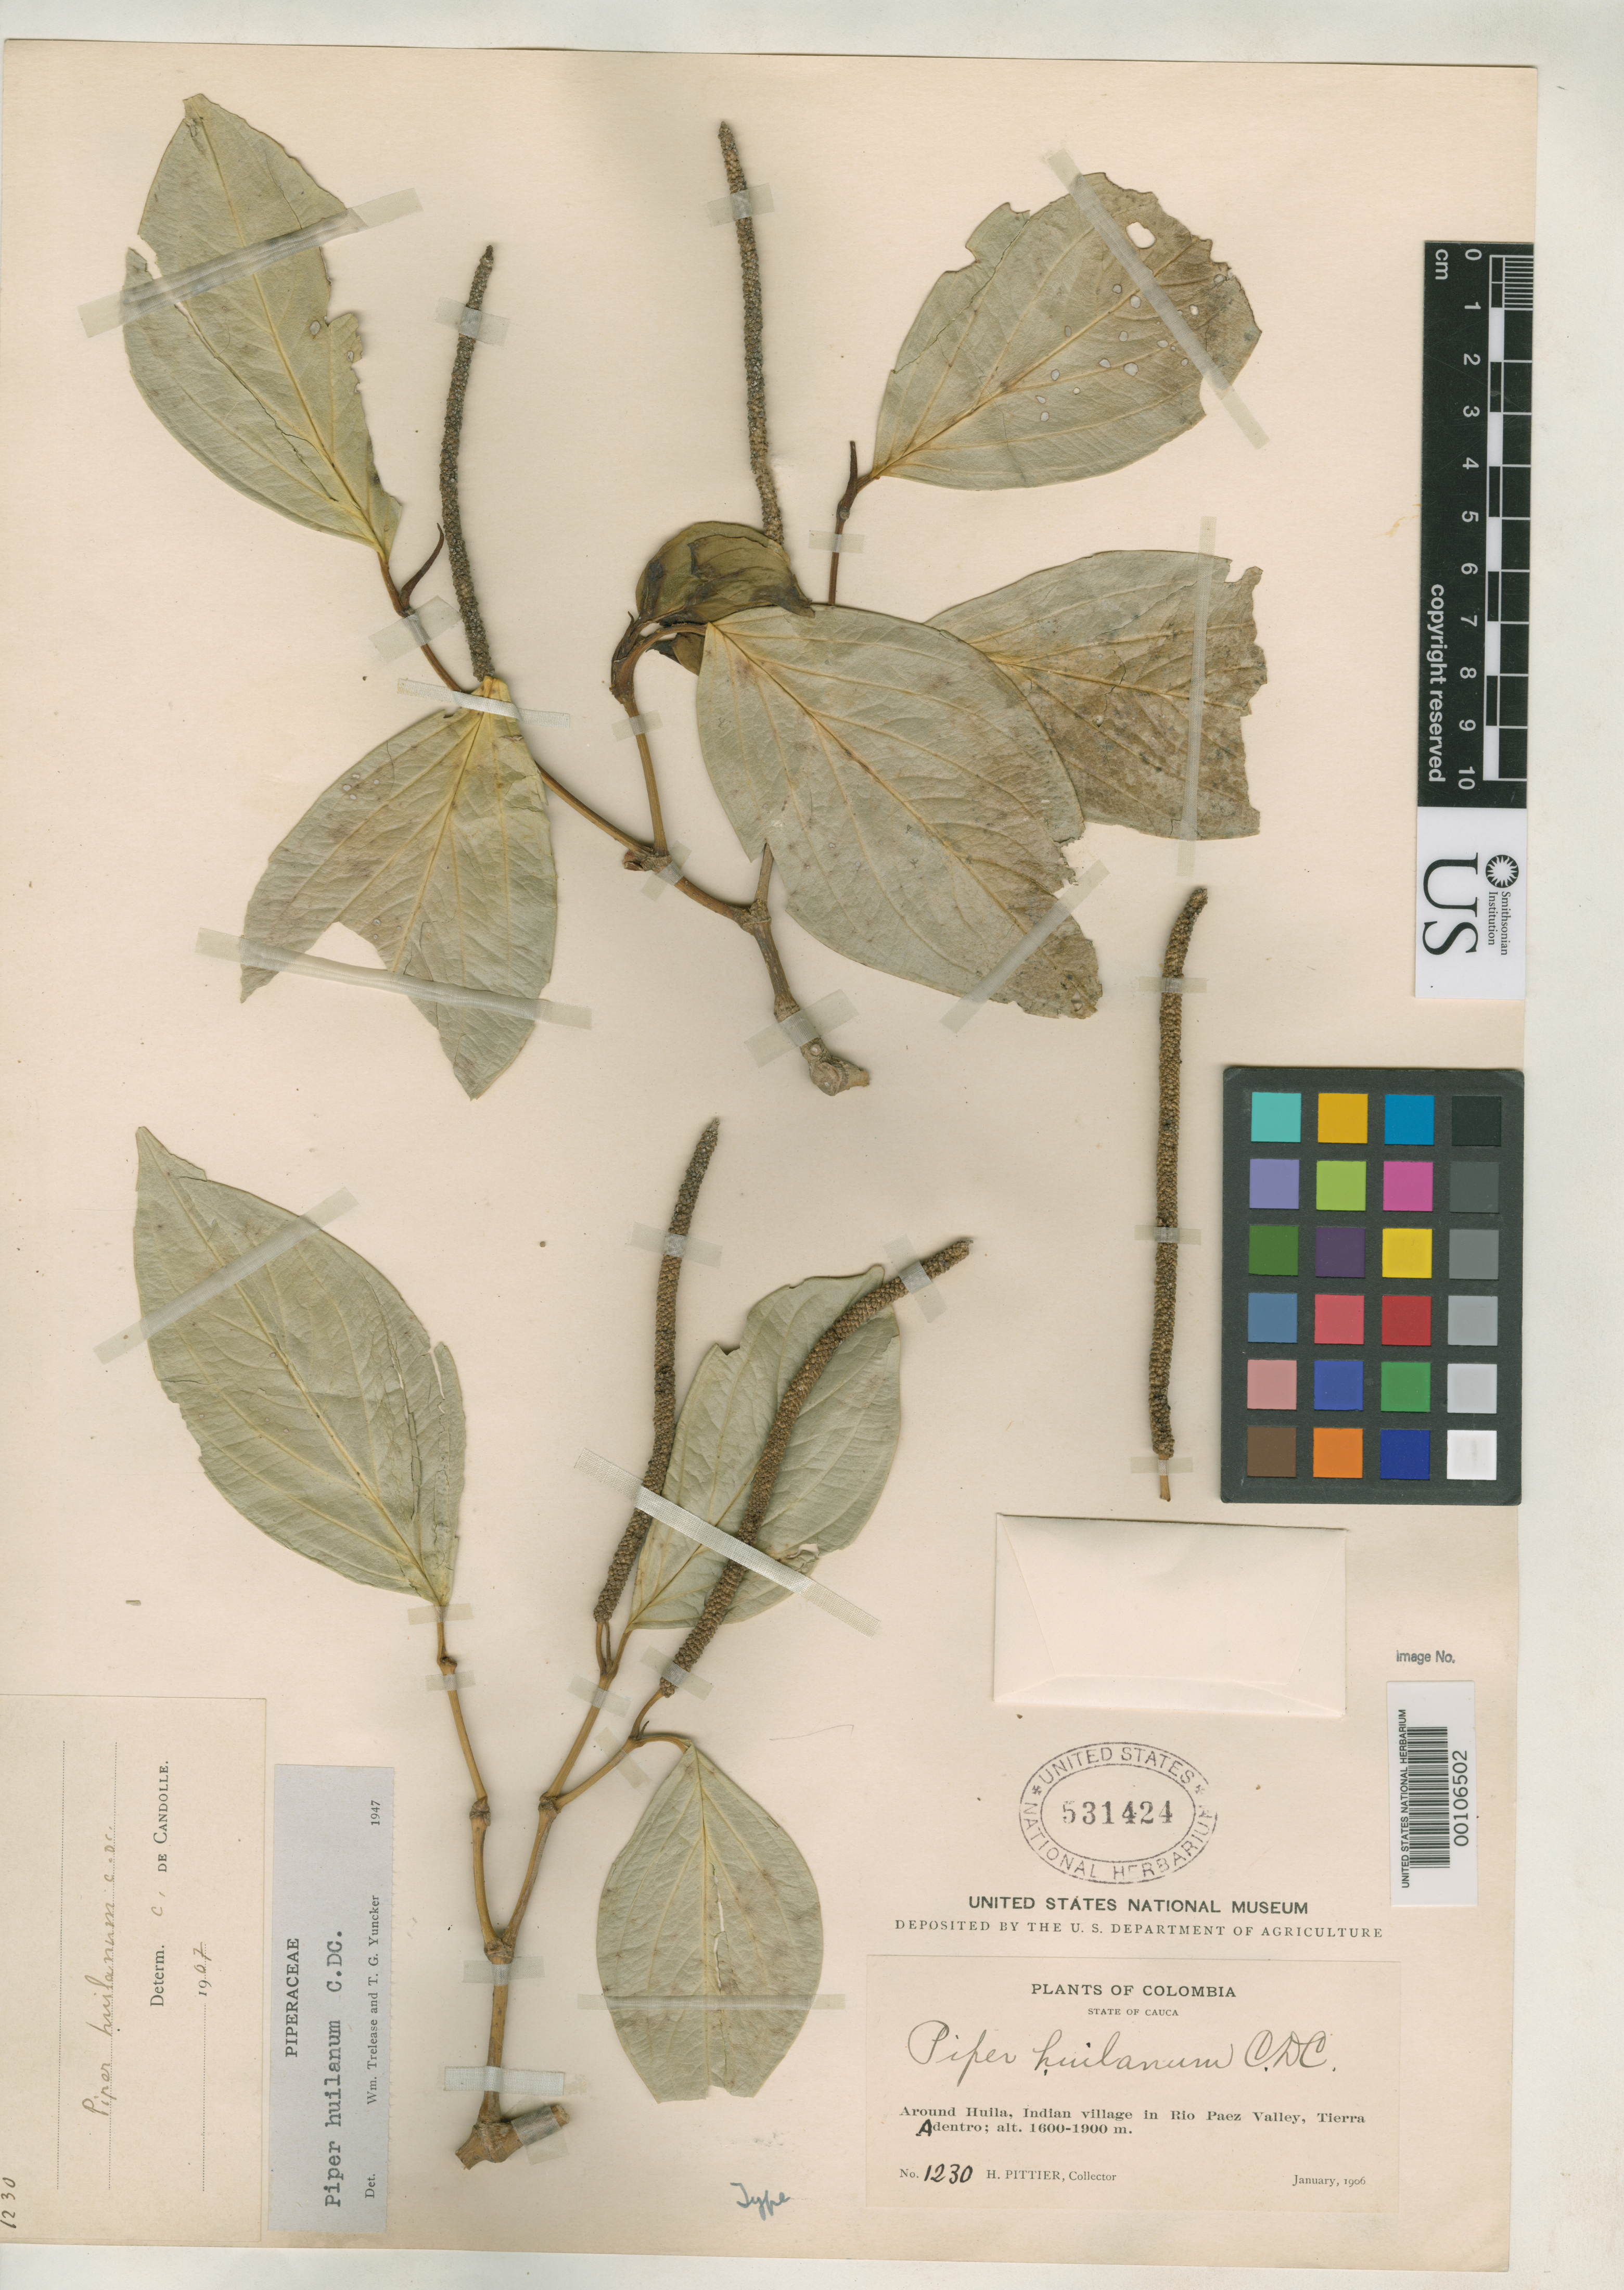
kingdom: Plantae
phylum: Tracheophyta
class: Magnoliopsida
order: Piperales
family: Piperaceae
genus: Piper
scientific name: Piper huilanum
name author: C. DC.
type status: Holotype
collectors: H. F. Pittier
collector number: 1230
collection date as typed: Jan 1906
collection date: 1906-01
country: Colombia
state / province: Cauca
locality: Near Huila, Indian Village in Rio Paez Valley.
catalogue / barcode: US 531424